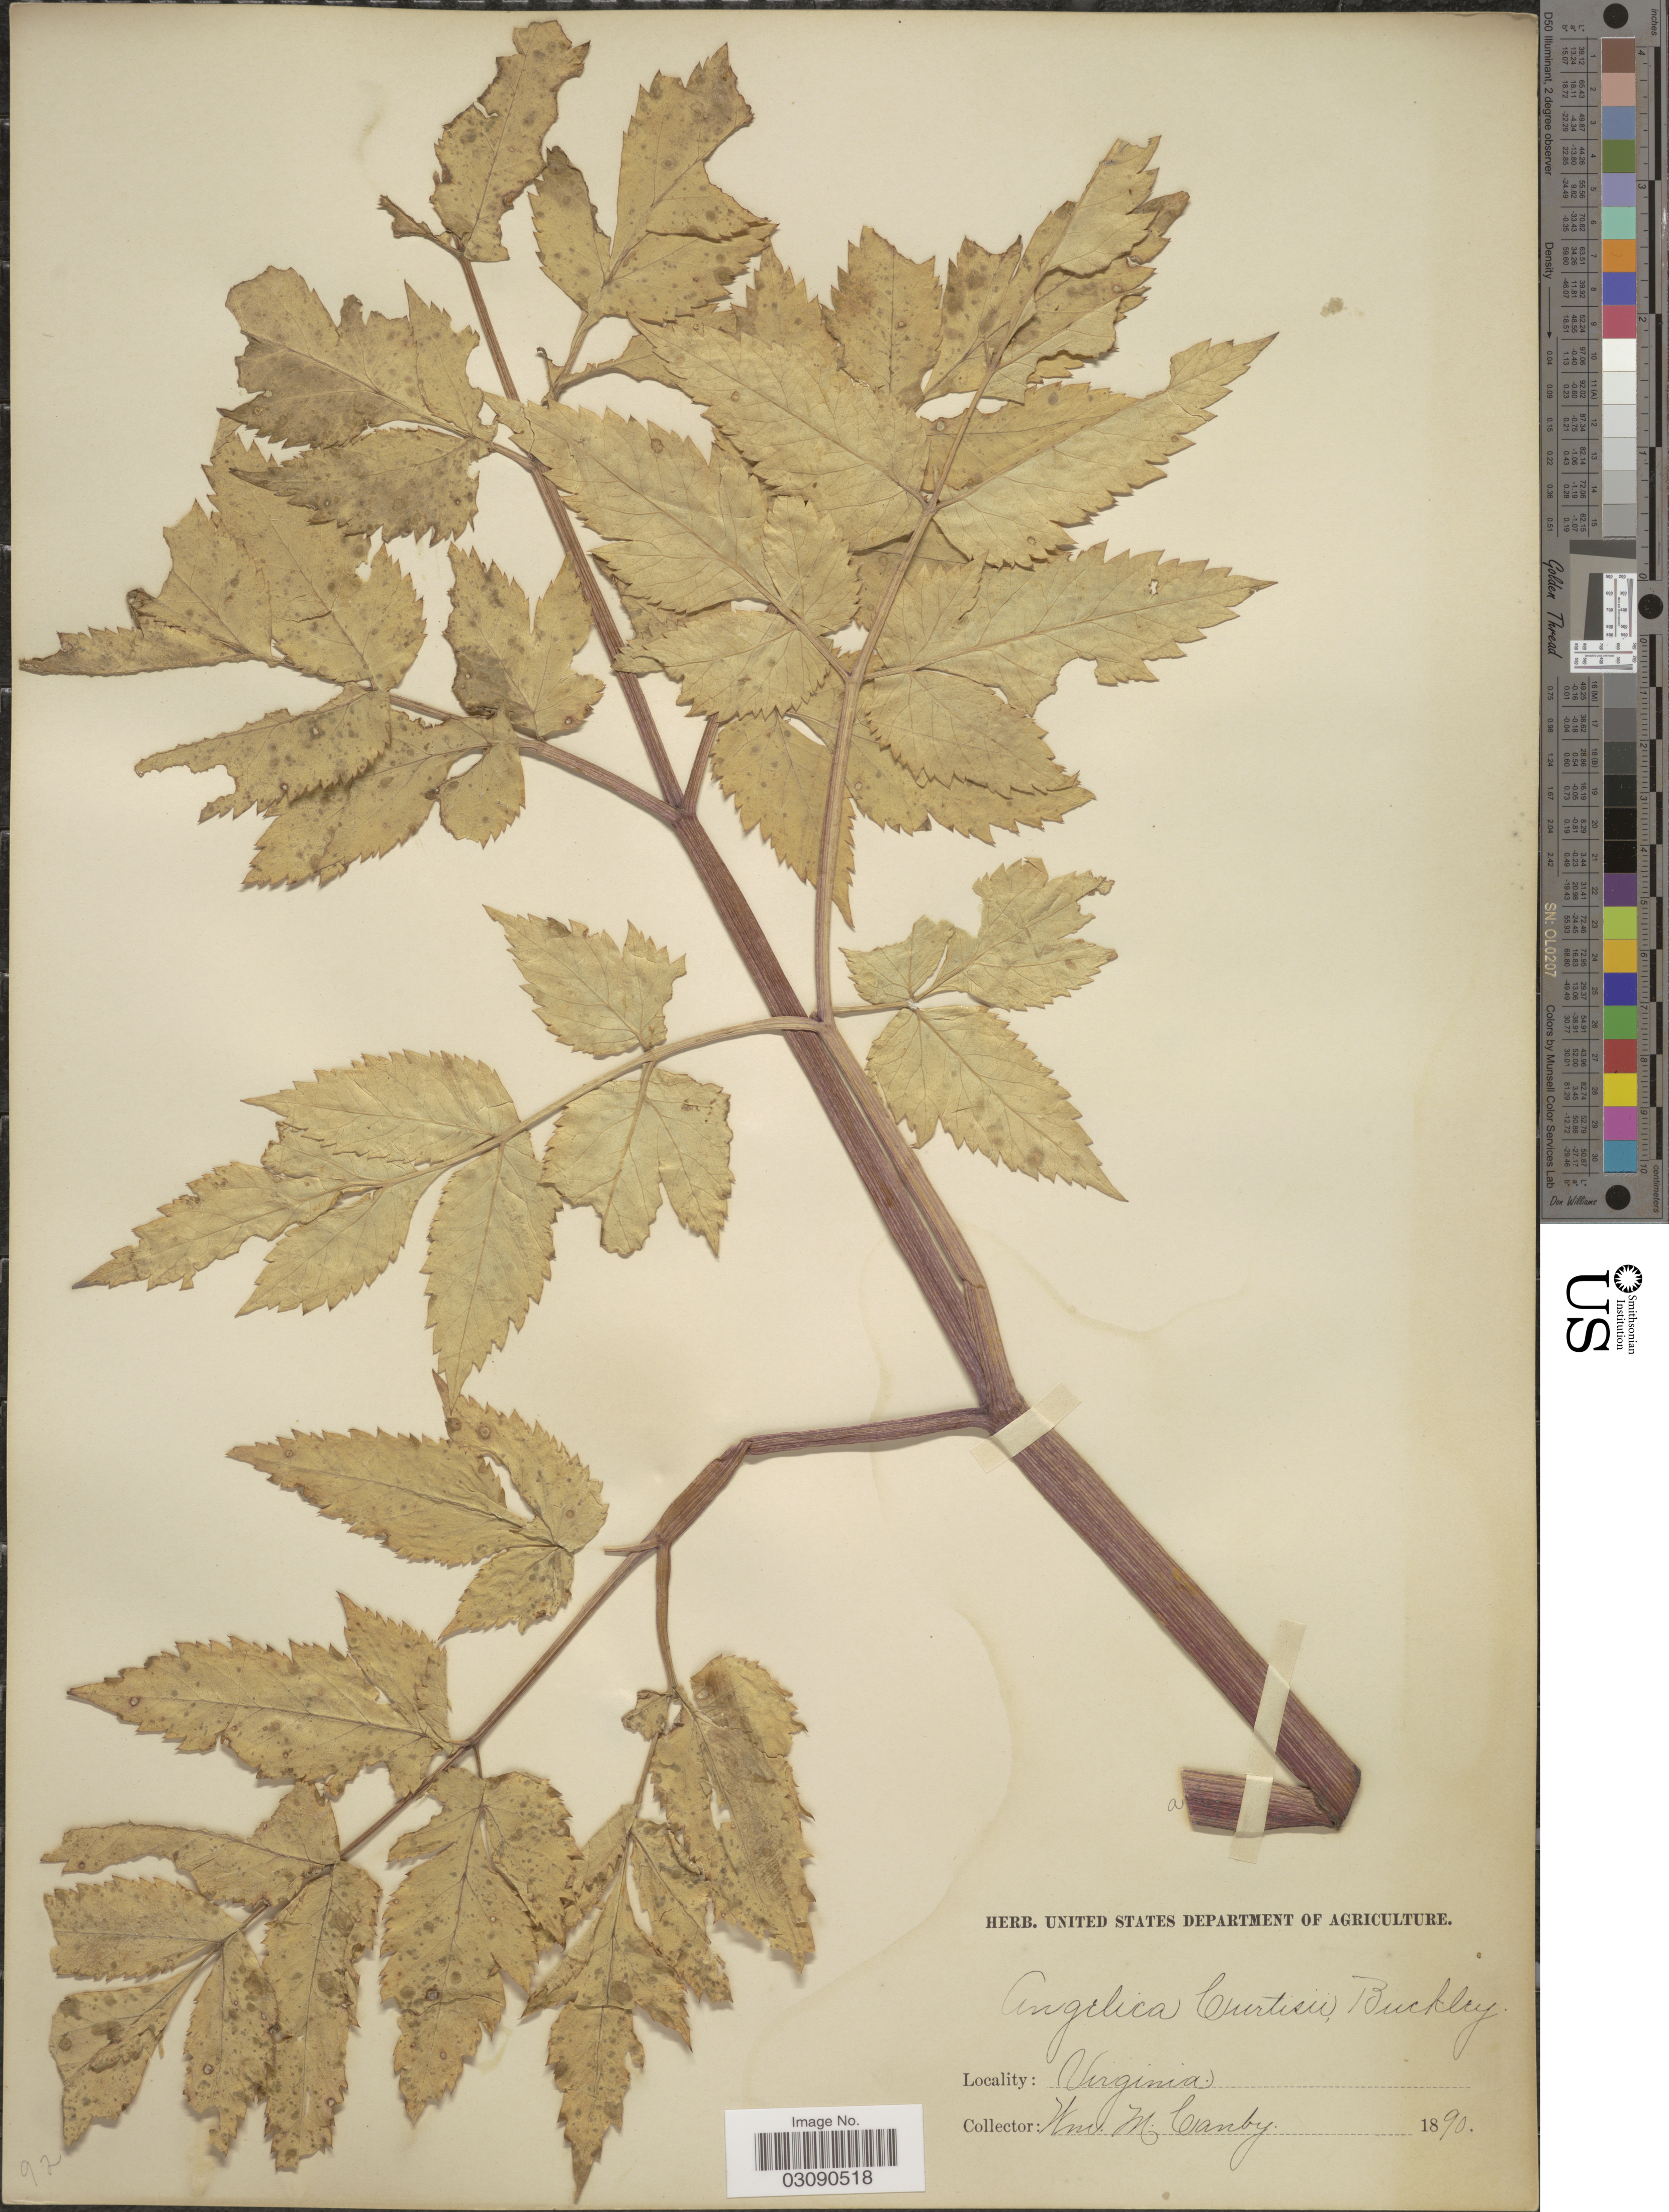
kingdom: Plantae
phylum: Tracheophyta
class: Magnoliopsida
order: Apiales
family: Apiaceae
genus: Angelica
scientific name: Angelica triquinata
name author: Michx.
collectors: W. M. Canby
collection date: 1890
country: United States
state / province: Virginia